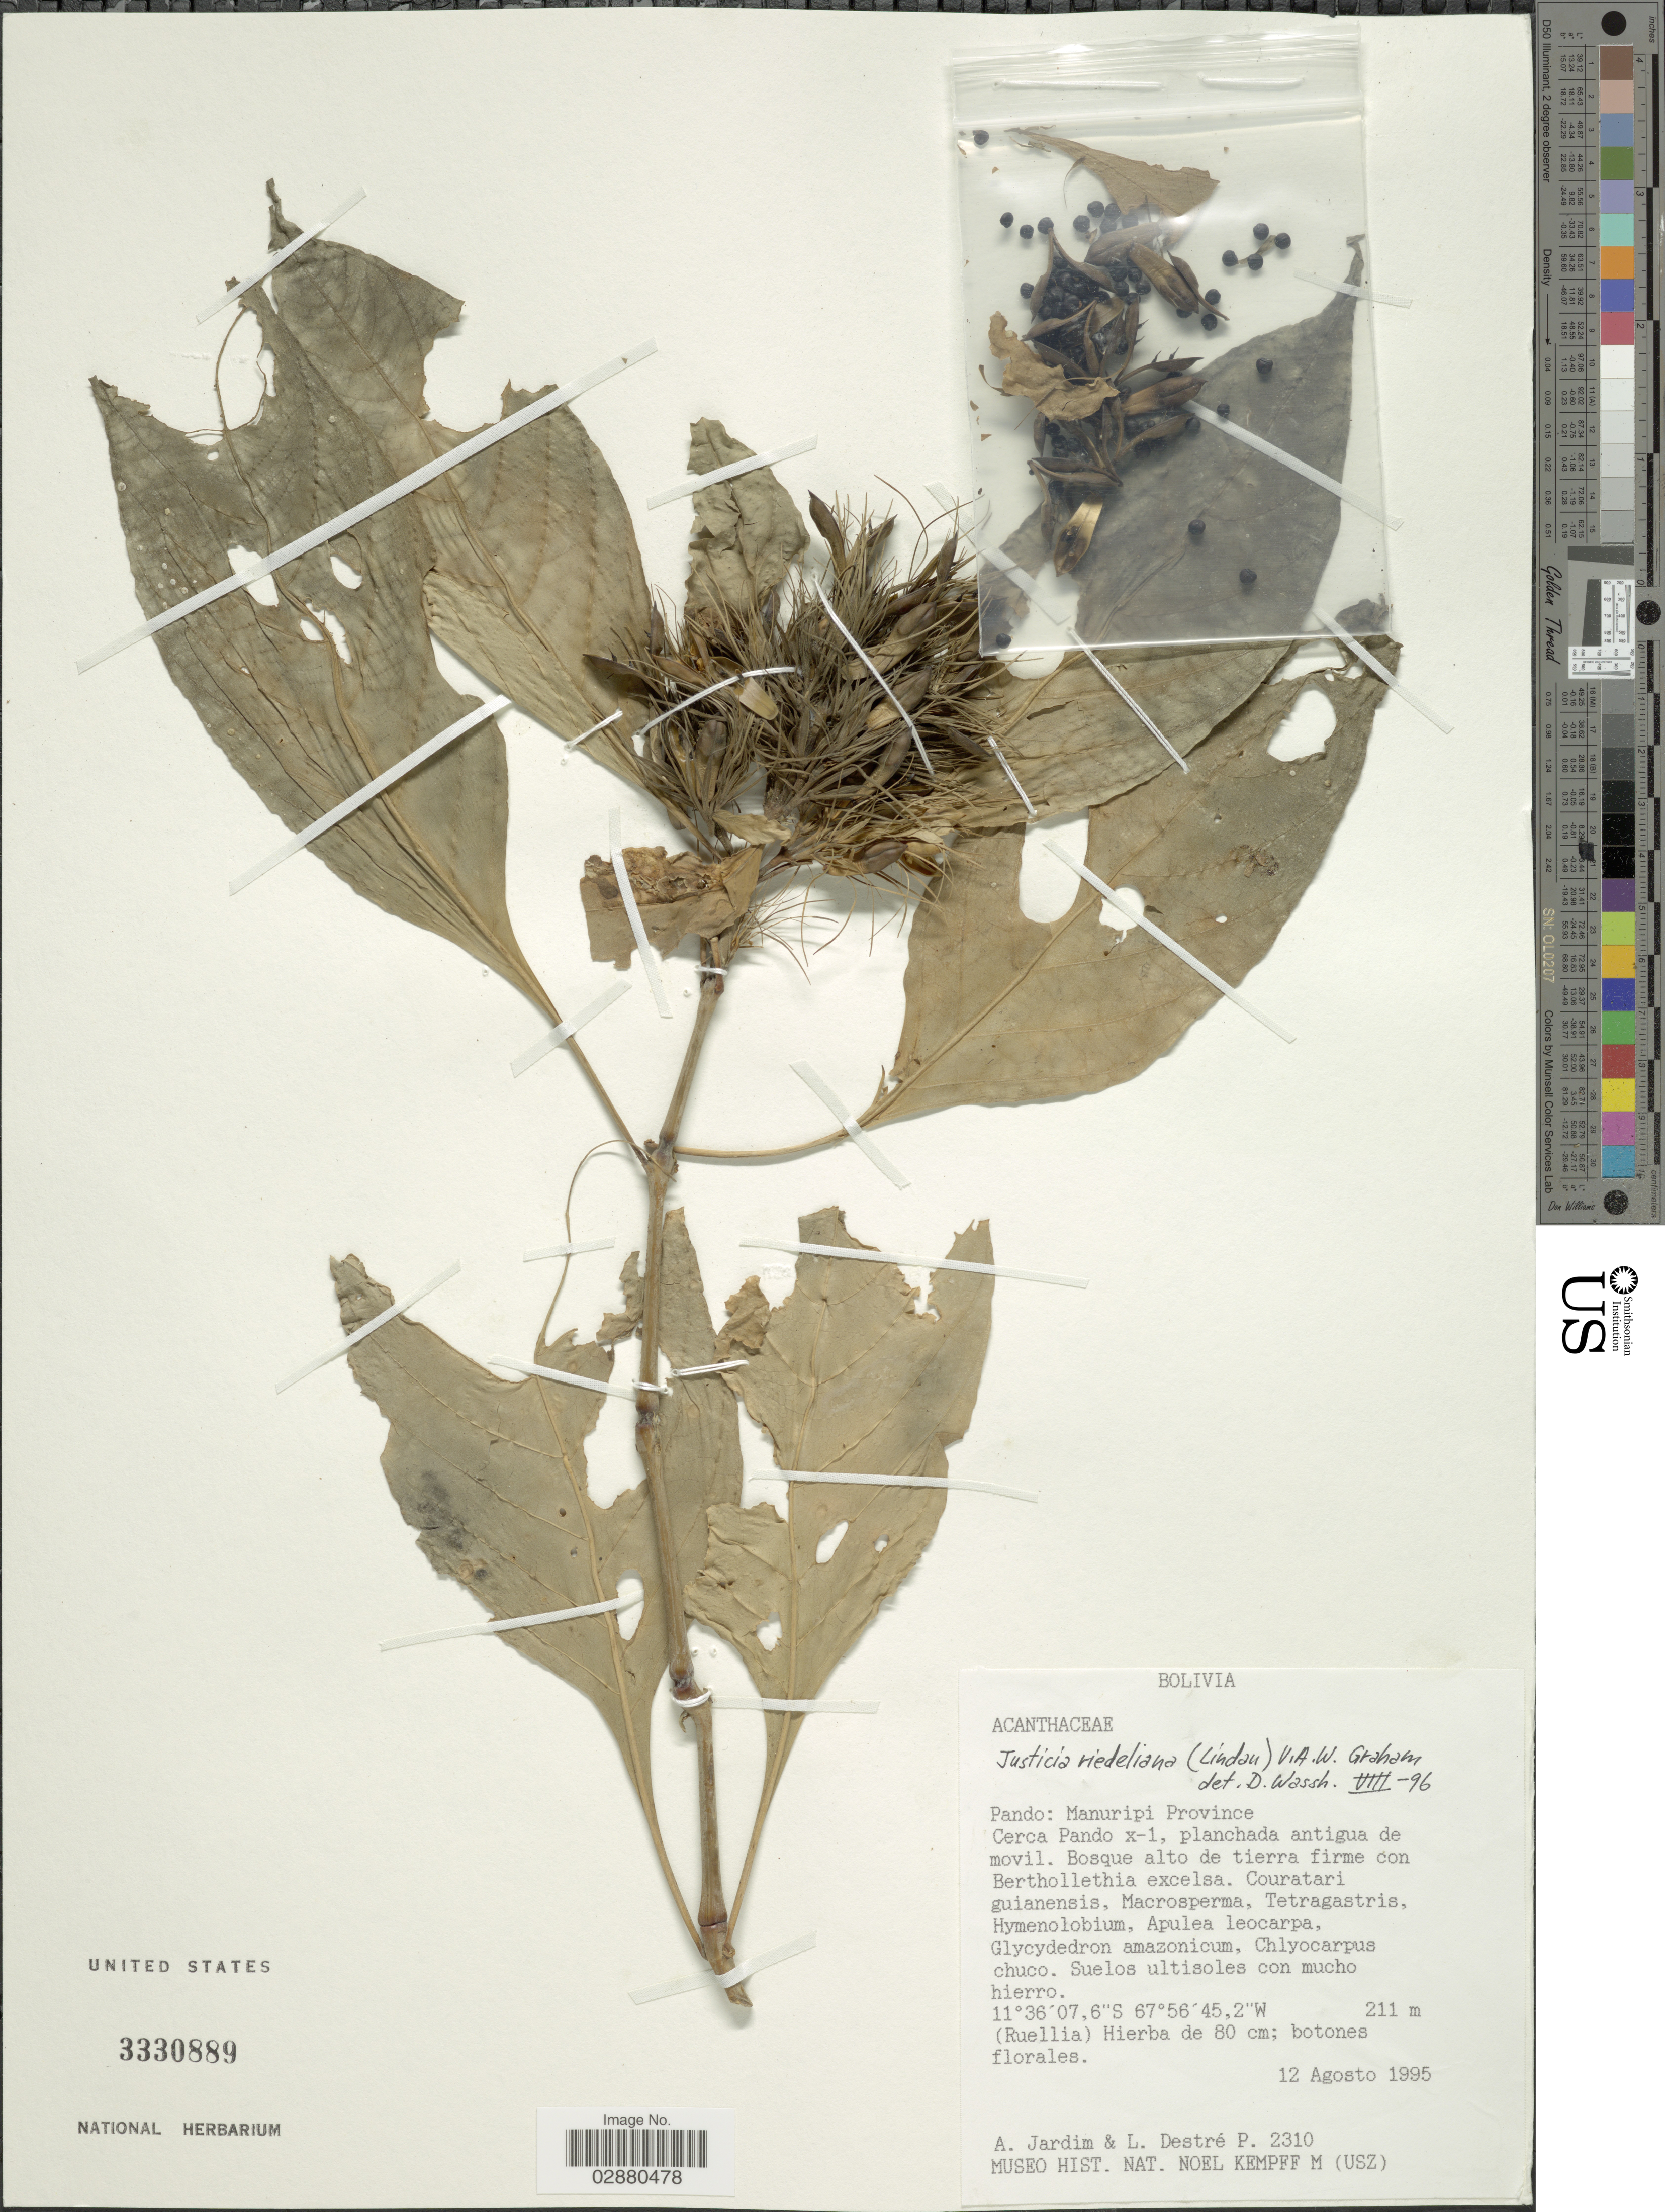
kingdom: Plantae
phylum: Tracheophyta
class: Magnoliopsida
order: Lamiales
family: Acanthaceae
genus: Justicia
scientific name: Justicia riedeliana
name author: (Nees) V.A.W. Graham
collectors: A. Jardim & L. D'estre P.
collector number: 2310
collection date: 1995-08-12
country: Bolivia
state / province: Pando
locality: Manuripi Province. Cerca Pando x-1.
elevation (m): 211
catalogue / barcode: US 3330889